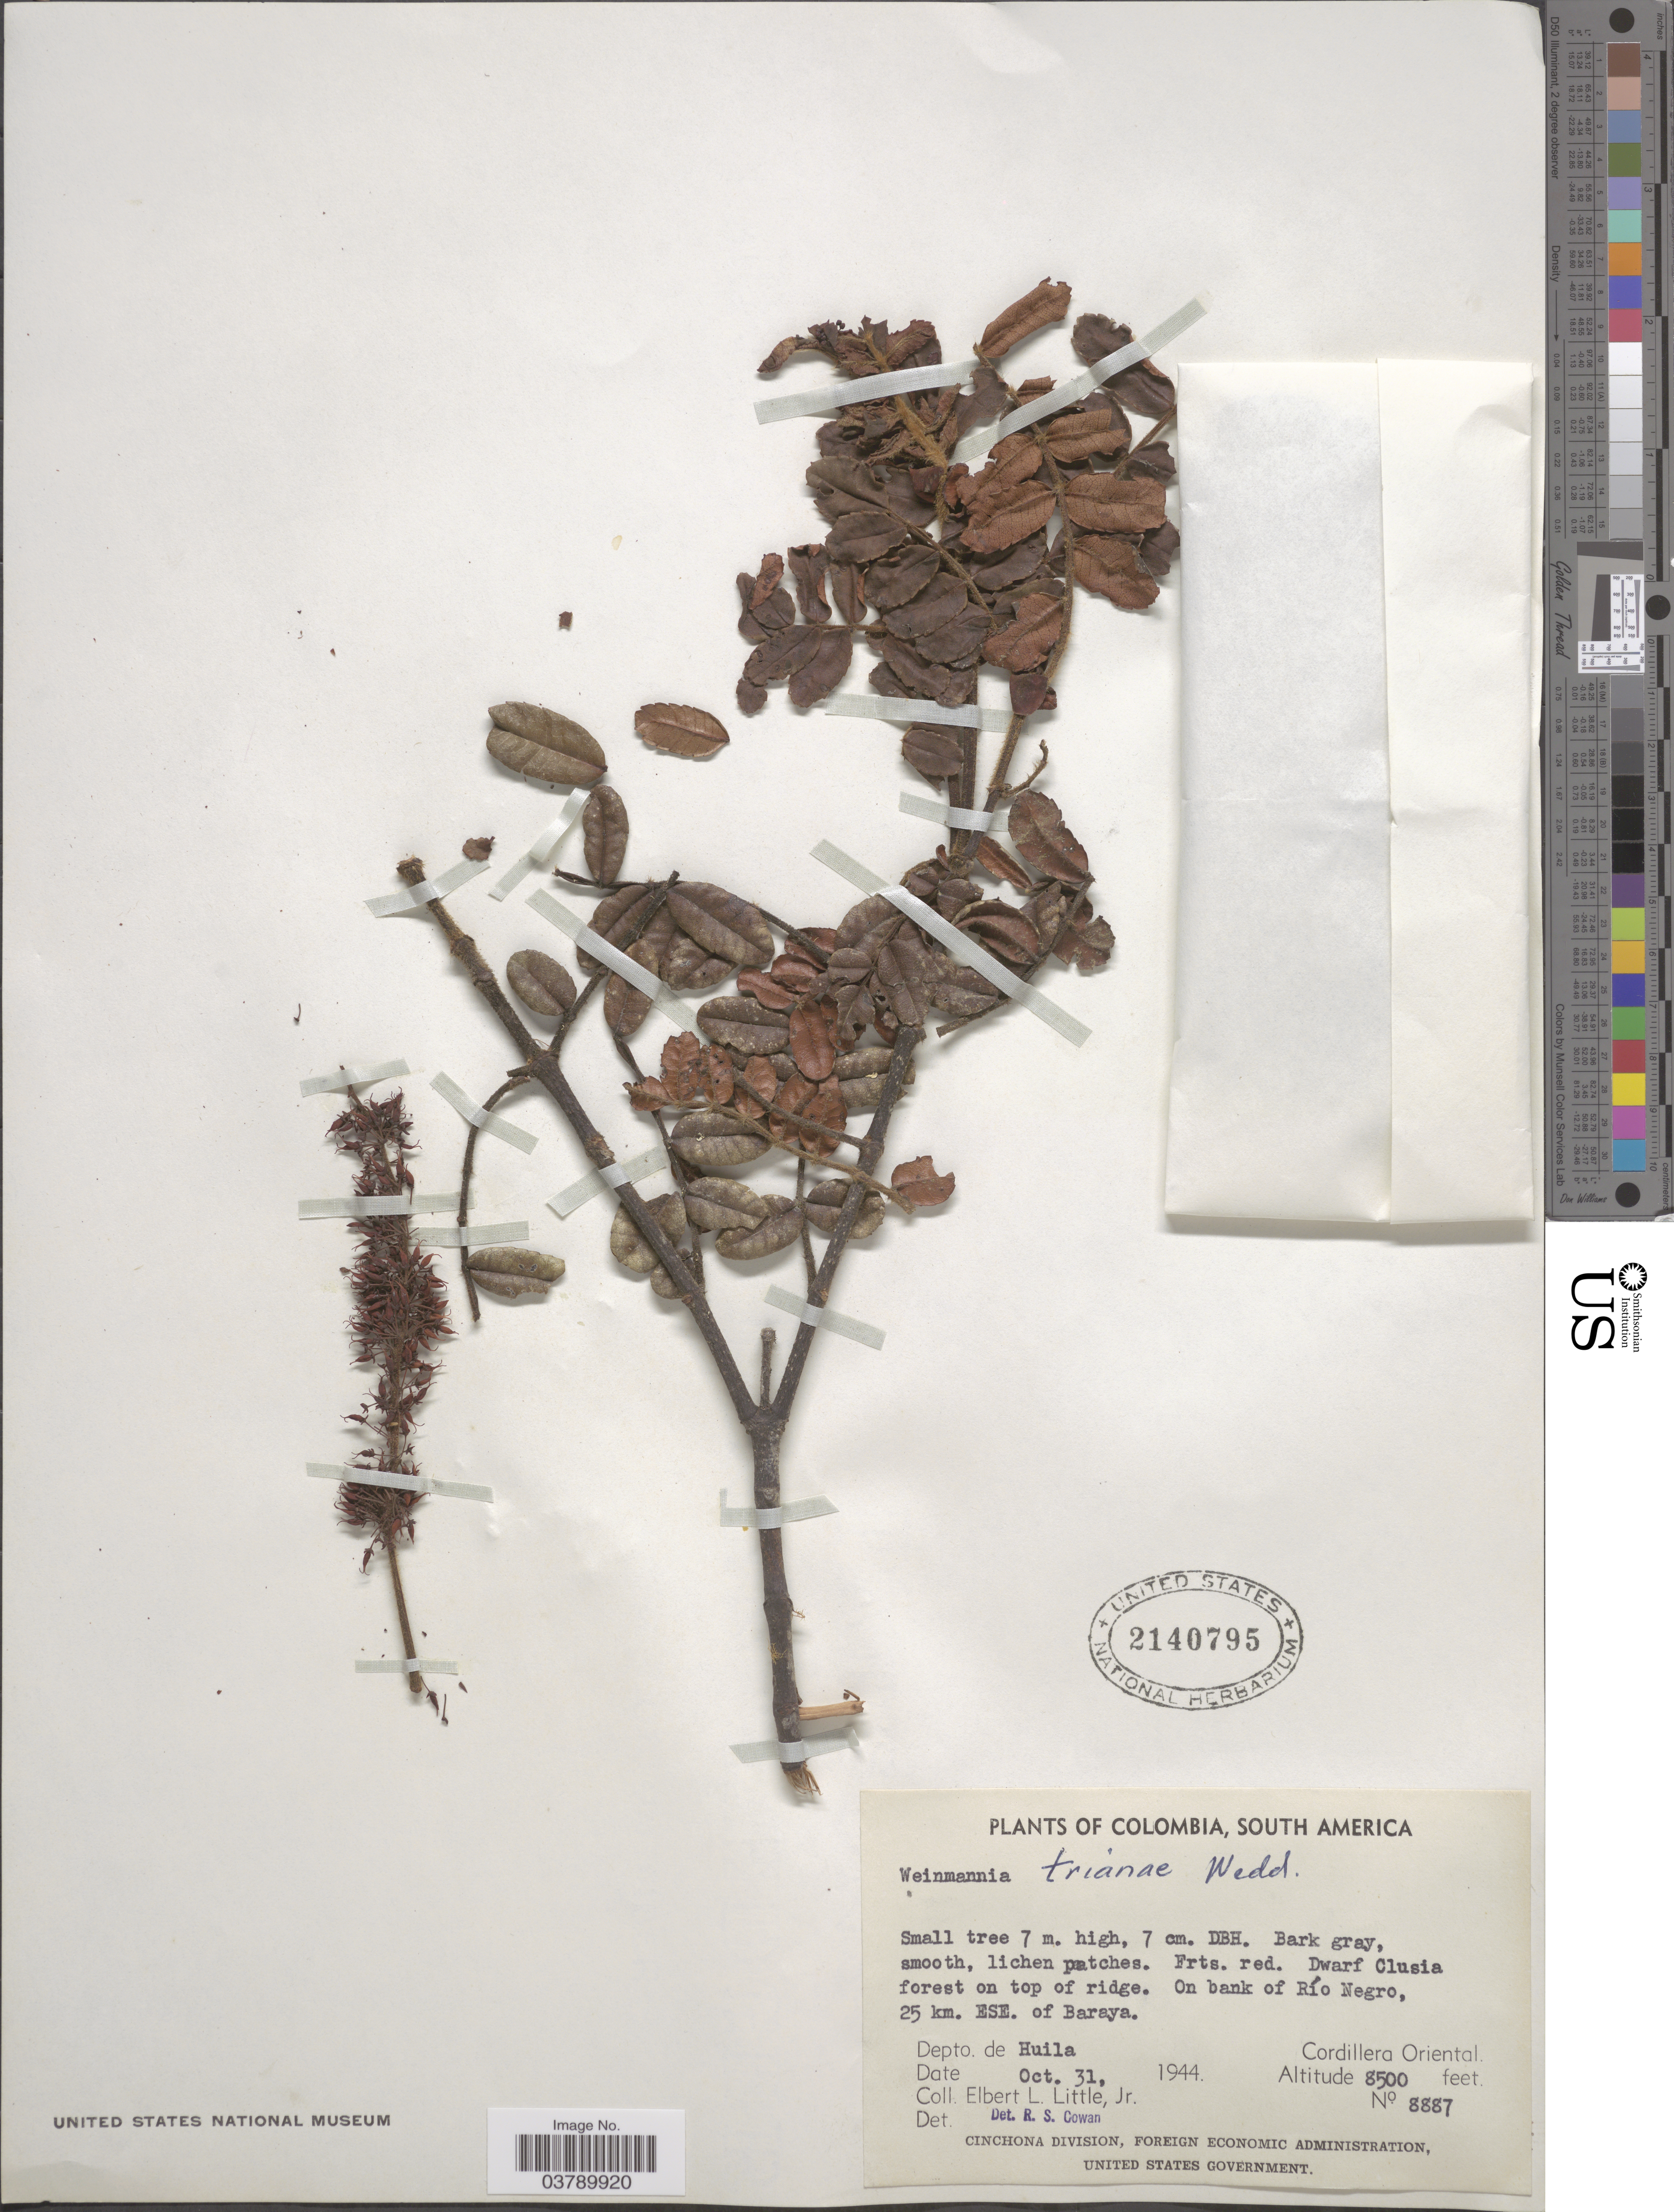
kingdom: Plantae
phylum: Tracheophyta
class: Magnoliopsida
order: Oxalidales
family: Cunoniaceae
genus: Weinmannia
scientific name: Weinmannia trianaea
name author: Wedd.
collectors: E. L. Little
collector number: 8887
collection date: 1944-10-31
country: Colombia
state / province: Huila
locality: On bank of Río Negro, 25 km. ESE. of Baraya. Depto. de Huila. Cordillera Oriental.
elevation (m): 2591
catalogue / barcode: US 2140795